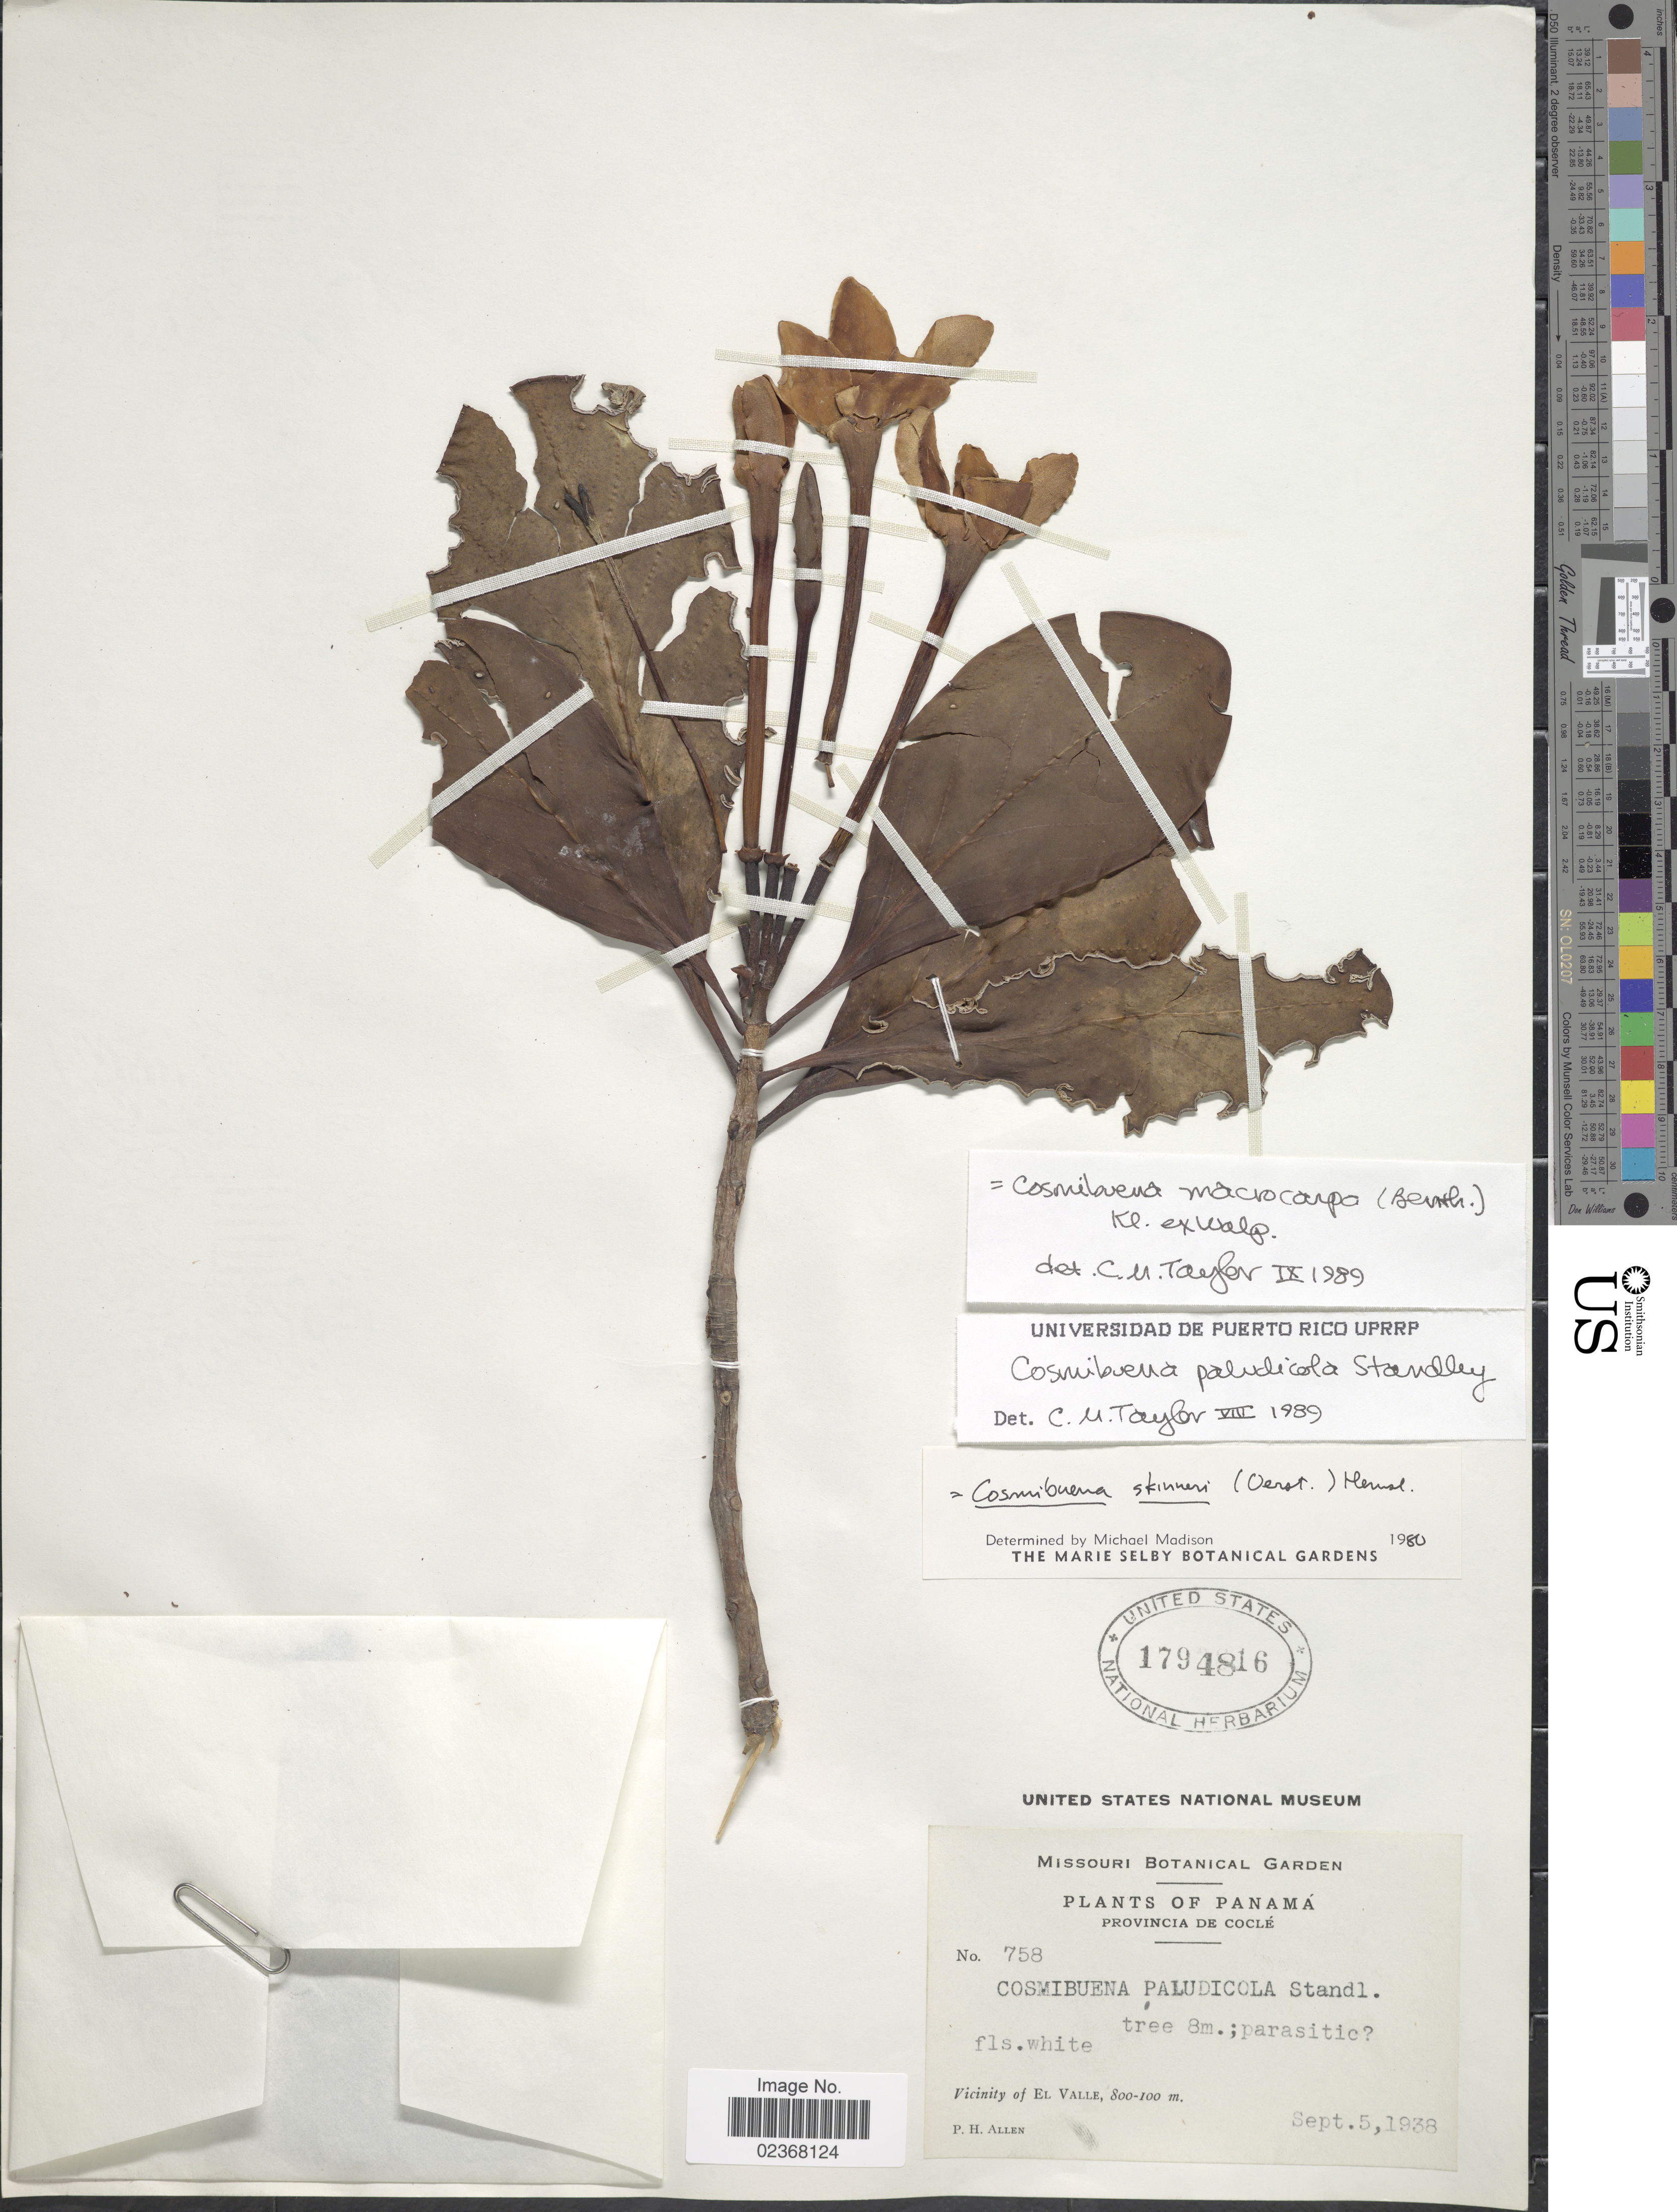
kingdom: Plantae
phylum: Tracheophyta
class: Magnoliopsida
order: Gentianales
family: Rubiaceae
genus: Cosmibuena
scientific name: Cosmibuena macrocarpa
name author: (Benth.) Klotzsch ex Walp.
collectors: P. H. Allen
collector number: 758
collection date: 1938-09-05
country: Panama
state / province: Coclé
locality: Provincia de Panama, Provincia de Cocle, Vicinity of El Valle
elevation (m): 100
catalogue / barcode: US 1794816